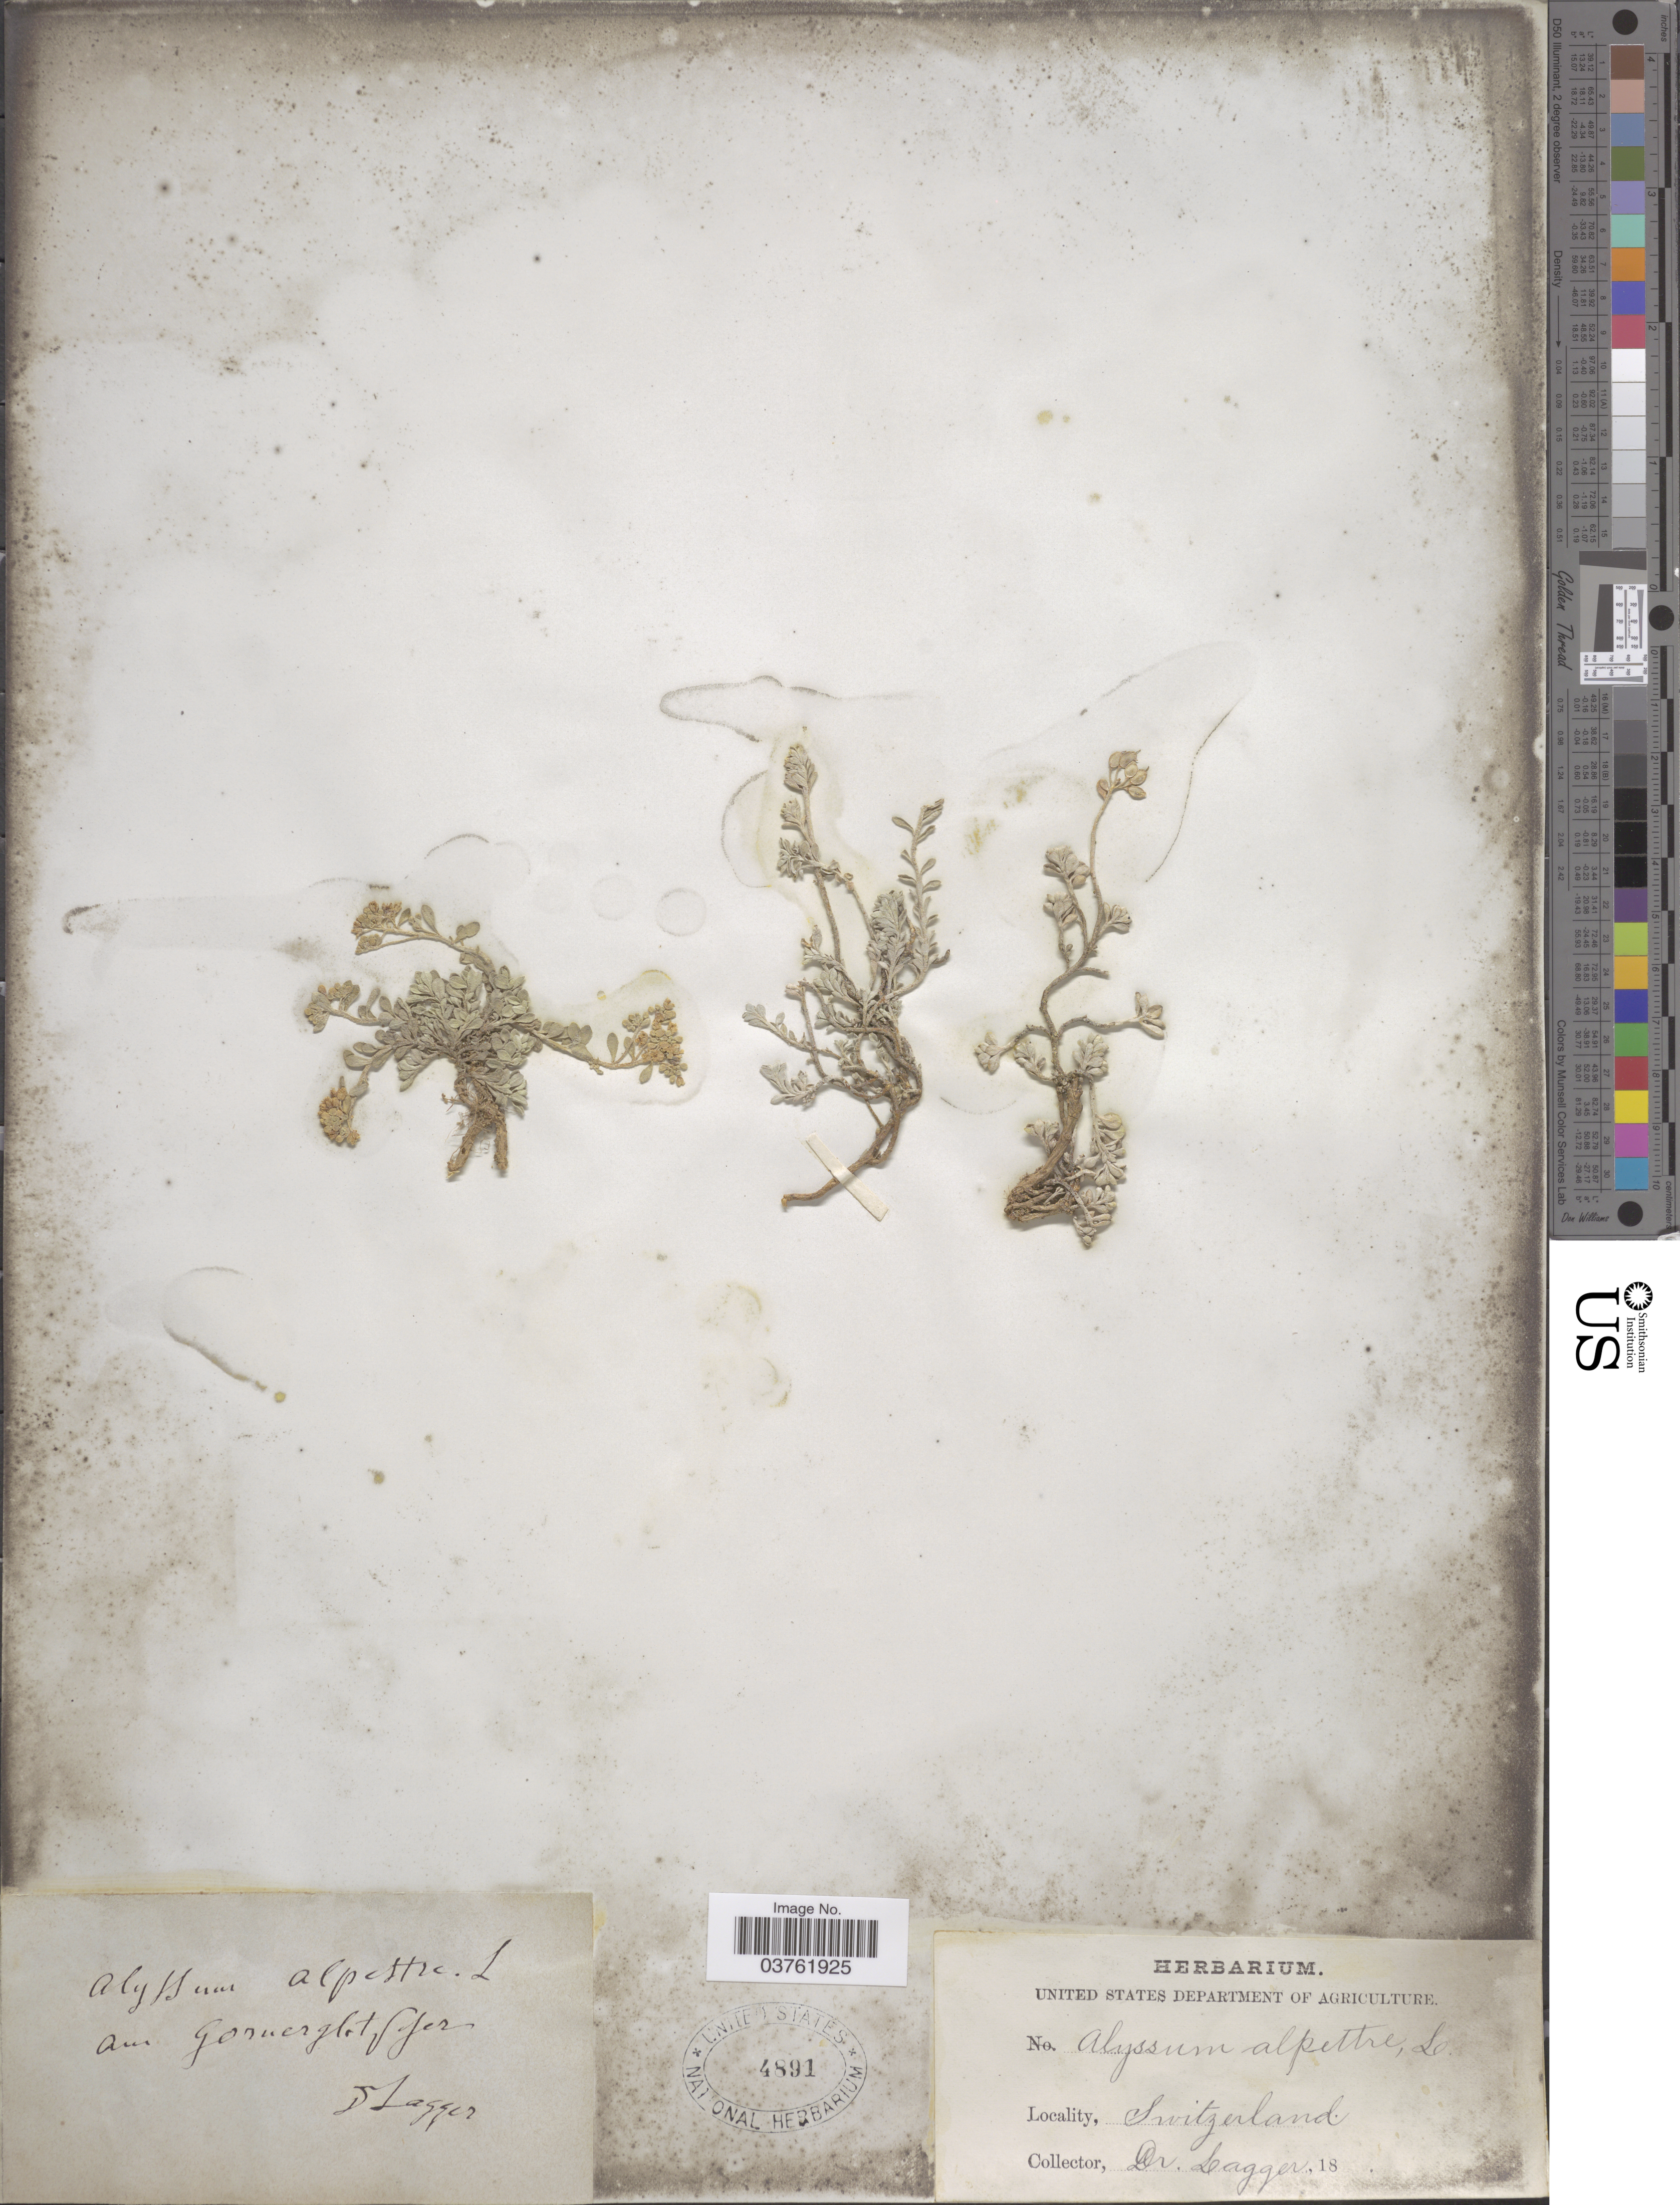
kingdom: Plantae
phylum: Tracheophyta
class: Magnoliopsida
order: Brassicales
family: Brassicaceae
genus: Alyssum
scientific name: Alyssum alpestre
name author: L.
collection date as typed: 18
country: Switzerland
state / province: Valais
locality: Gorner gletscher (Gorner Glacier)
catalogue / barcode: US 4891